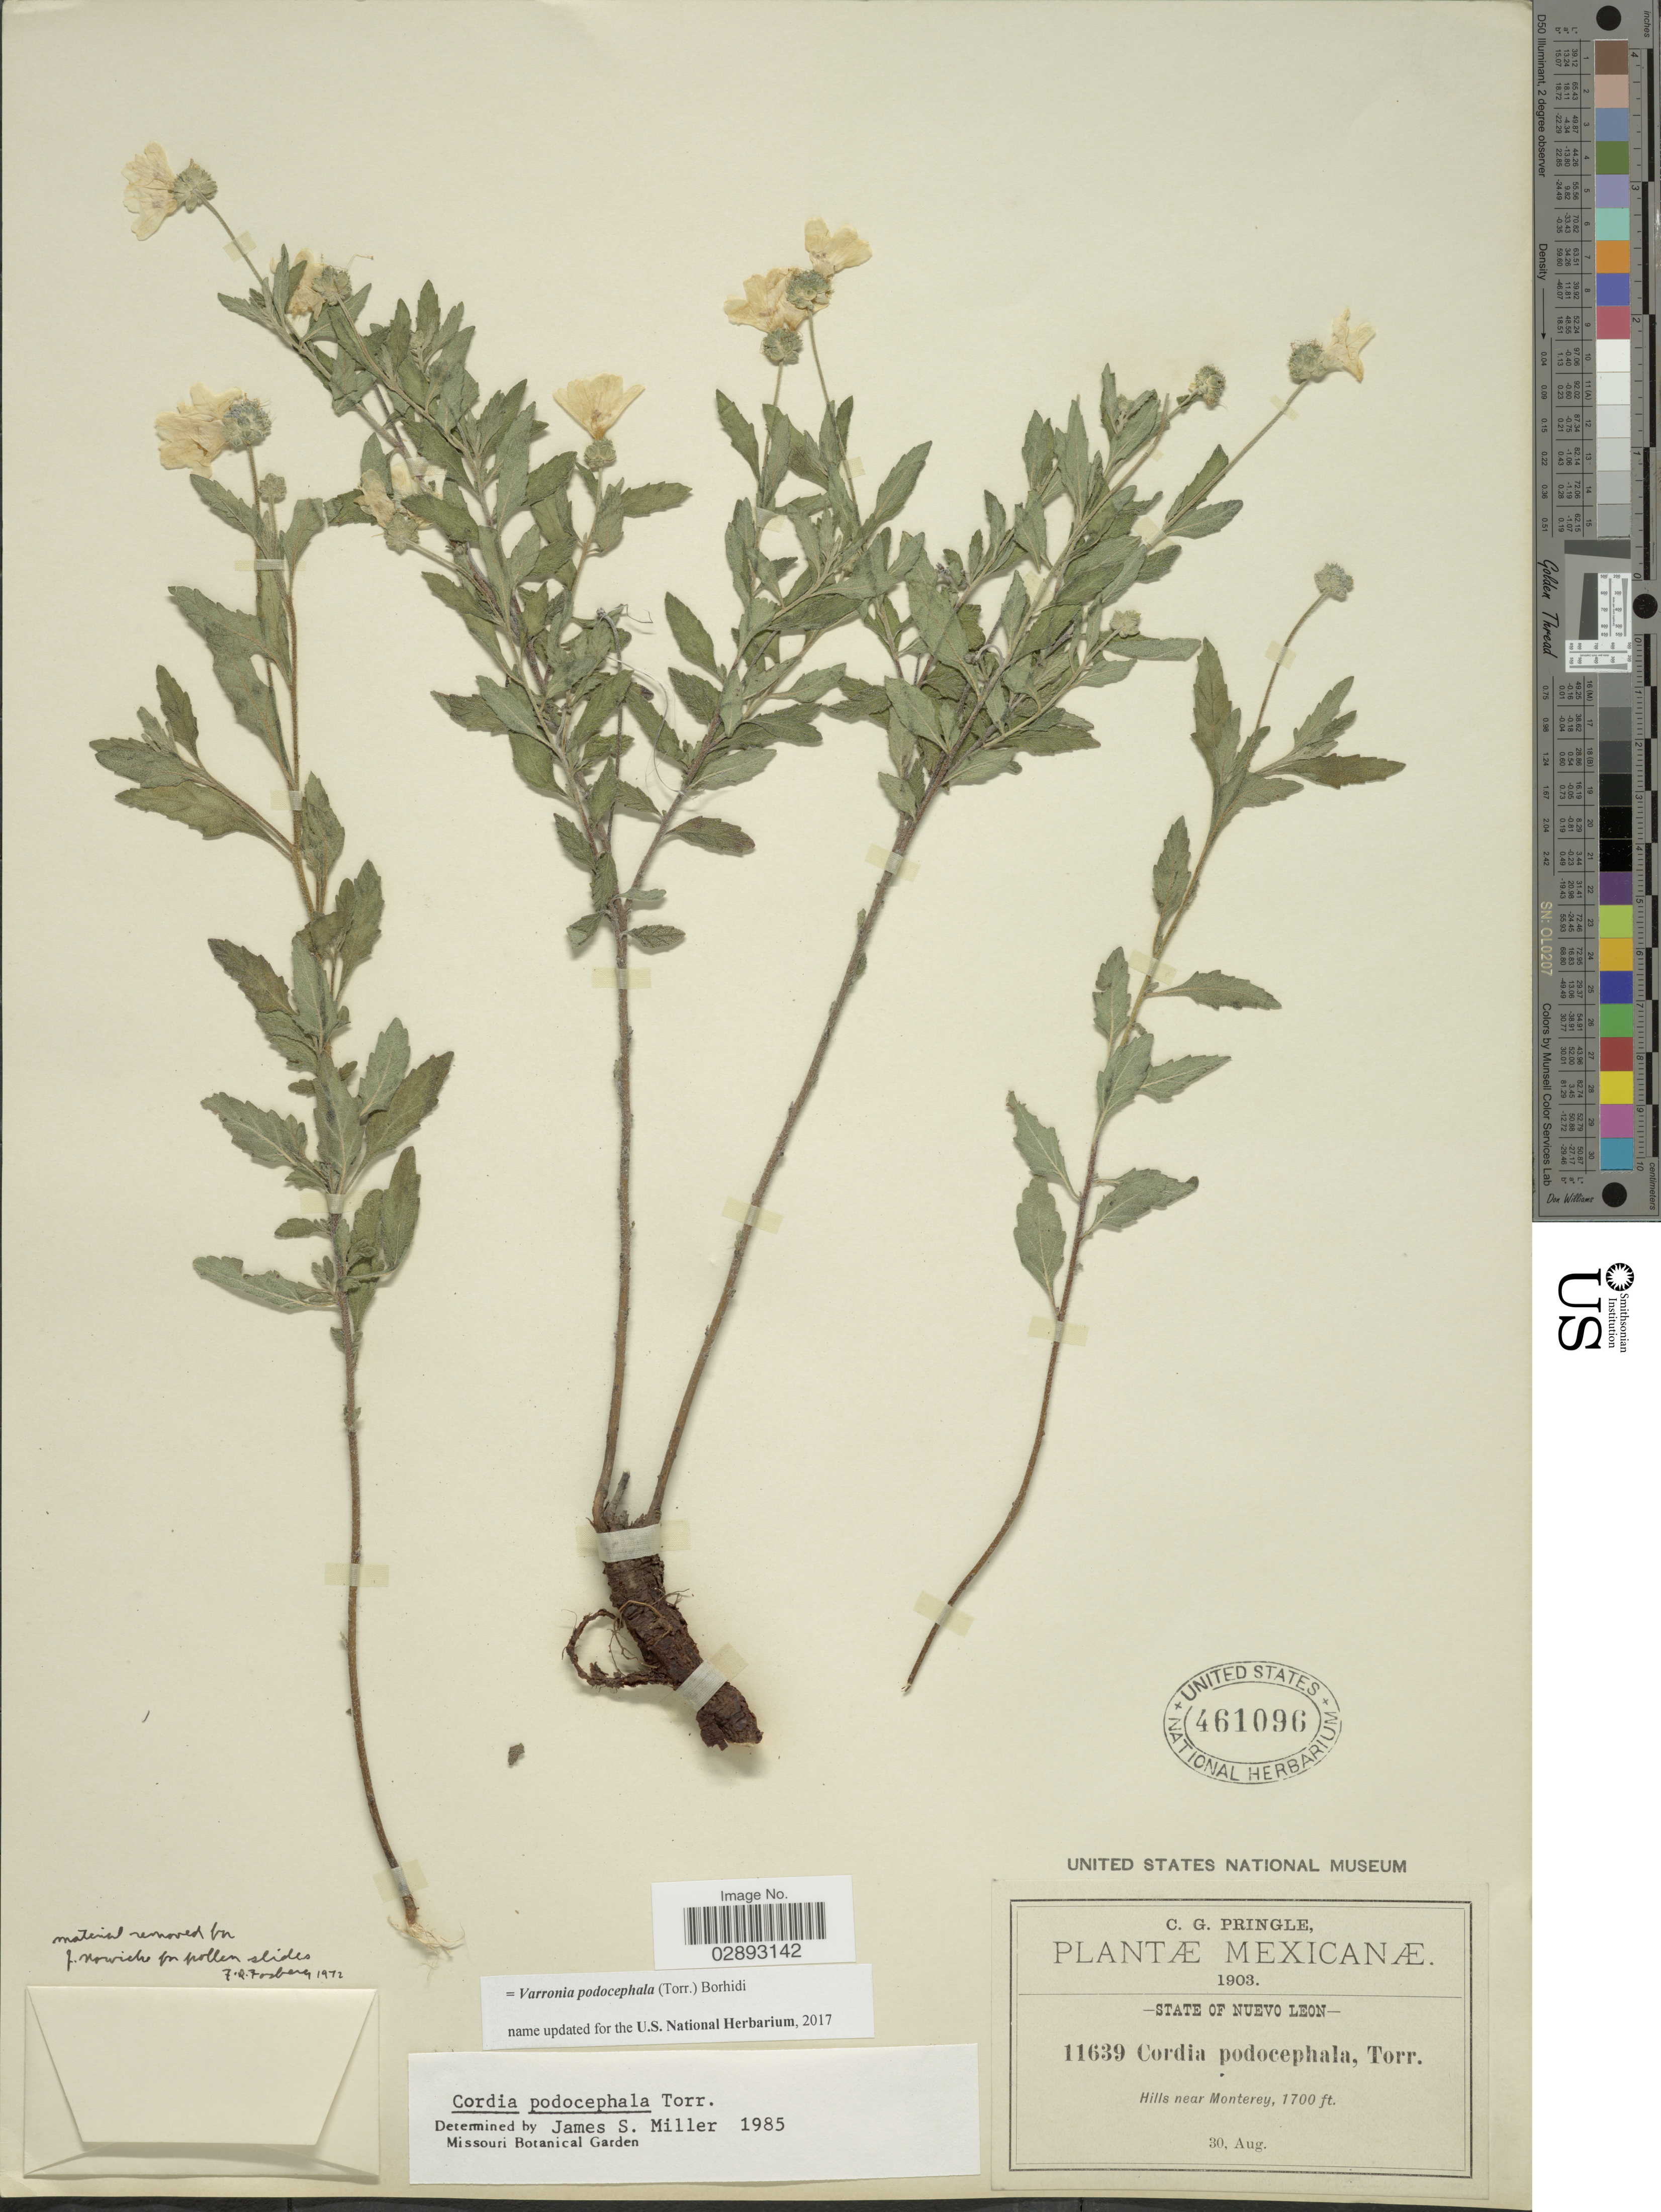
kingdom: Plantae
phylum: Tracheophyta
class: Magnoliopsida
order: Boraginales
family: Cordiaceae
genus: Varronia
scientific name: Varronia podocephala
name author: (Torr.) Borhidi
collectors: C. G. Pringle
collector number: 11639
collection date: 1903-08-30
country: Mexico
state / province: Nuevo León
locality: State of Nuevo Leon. Hills near Monterey.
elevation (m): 518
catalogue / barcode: US 461096